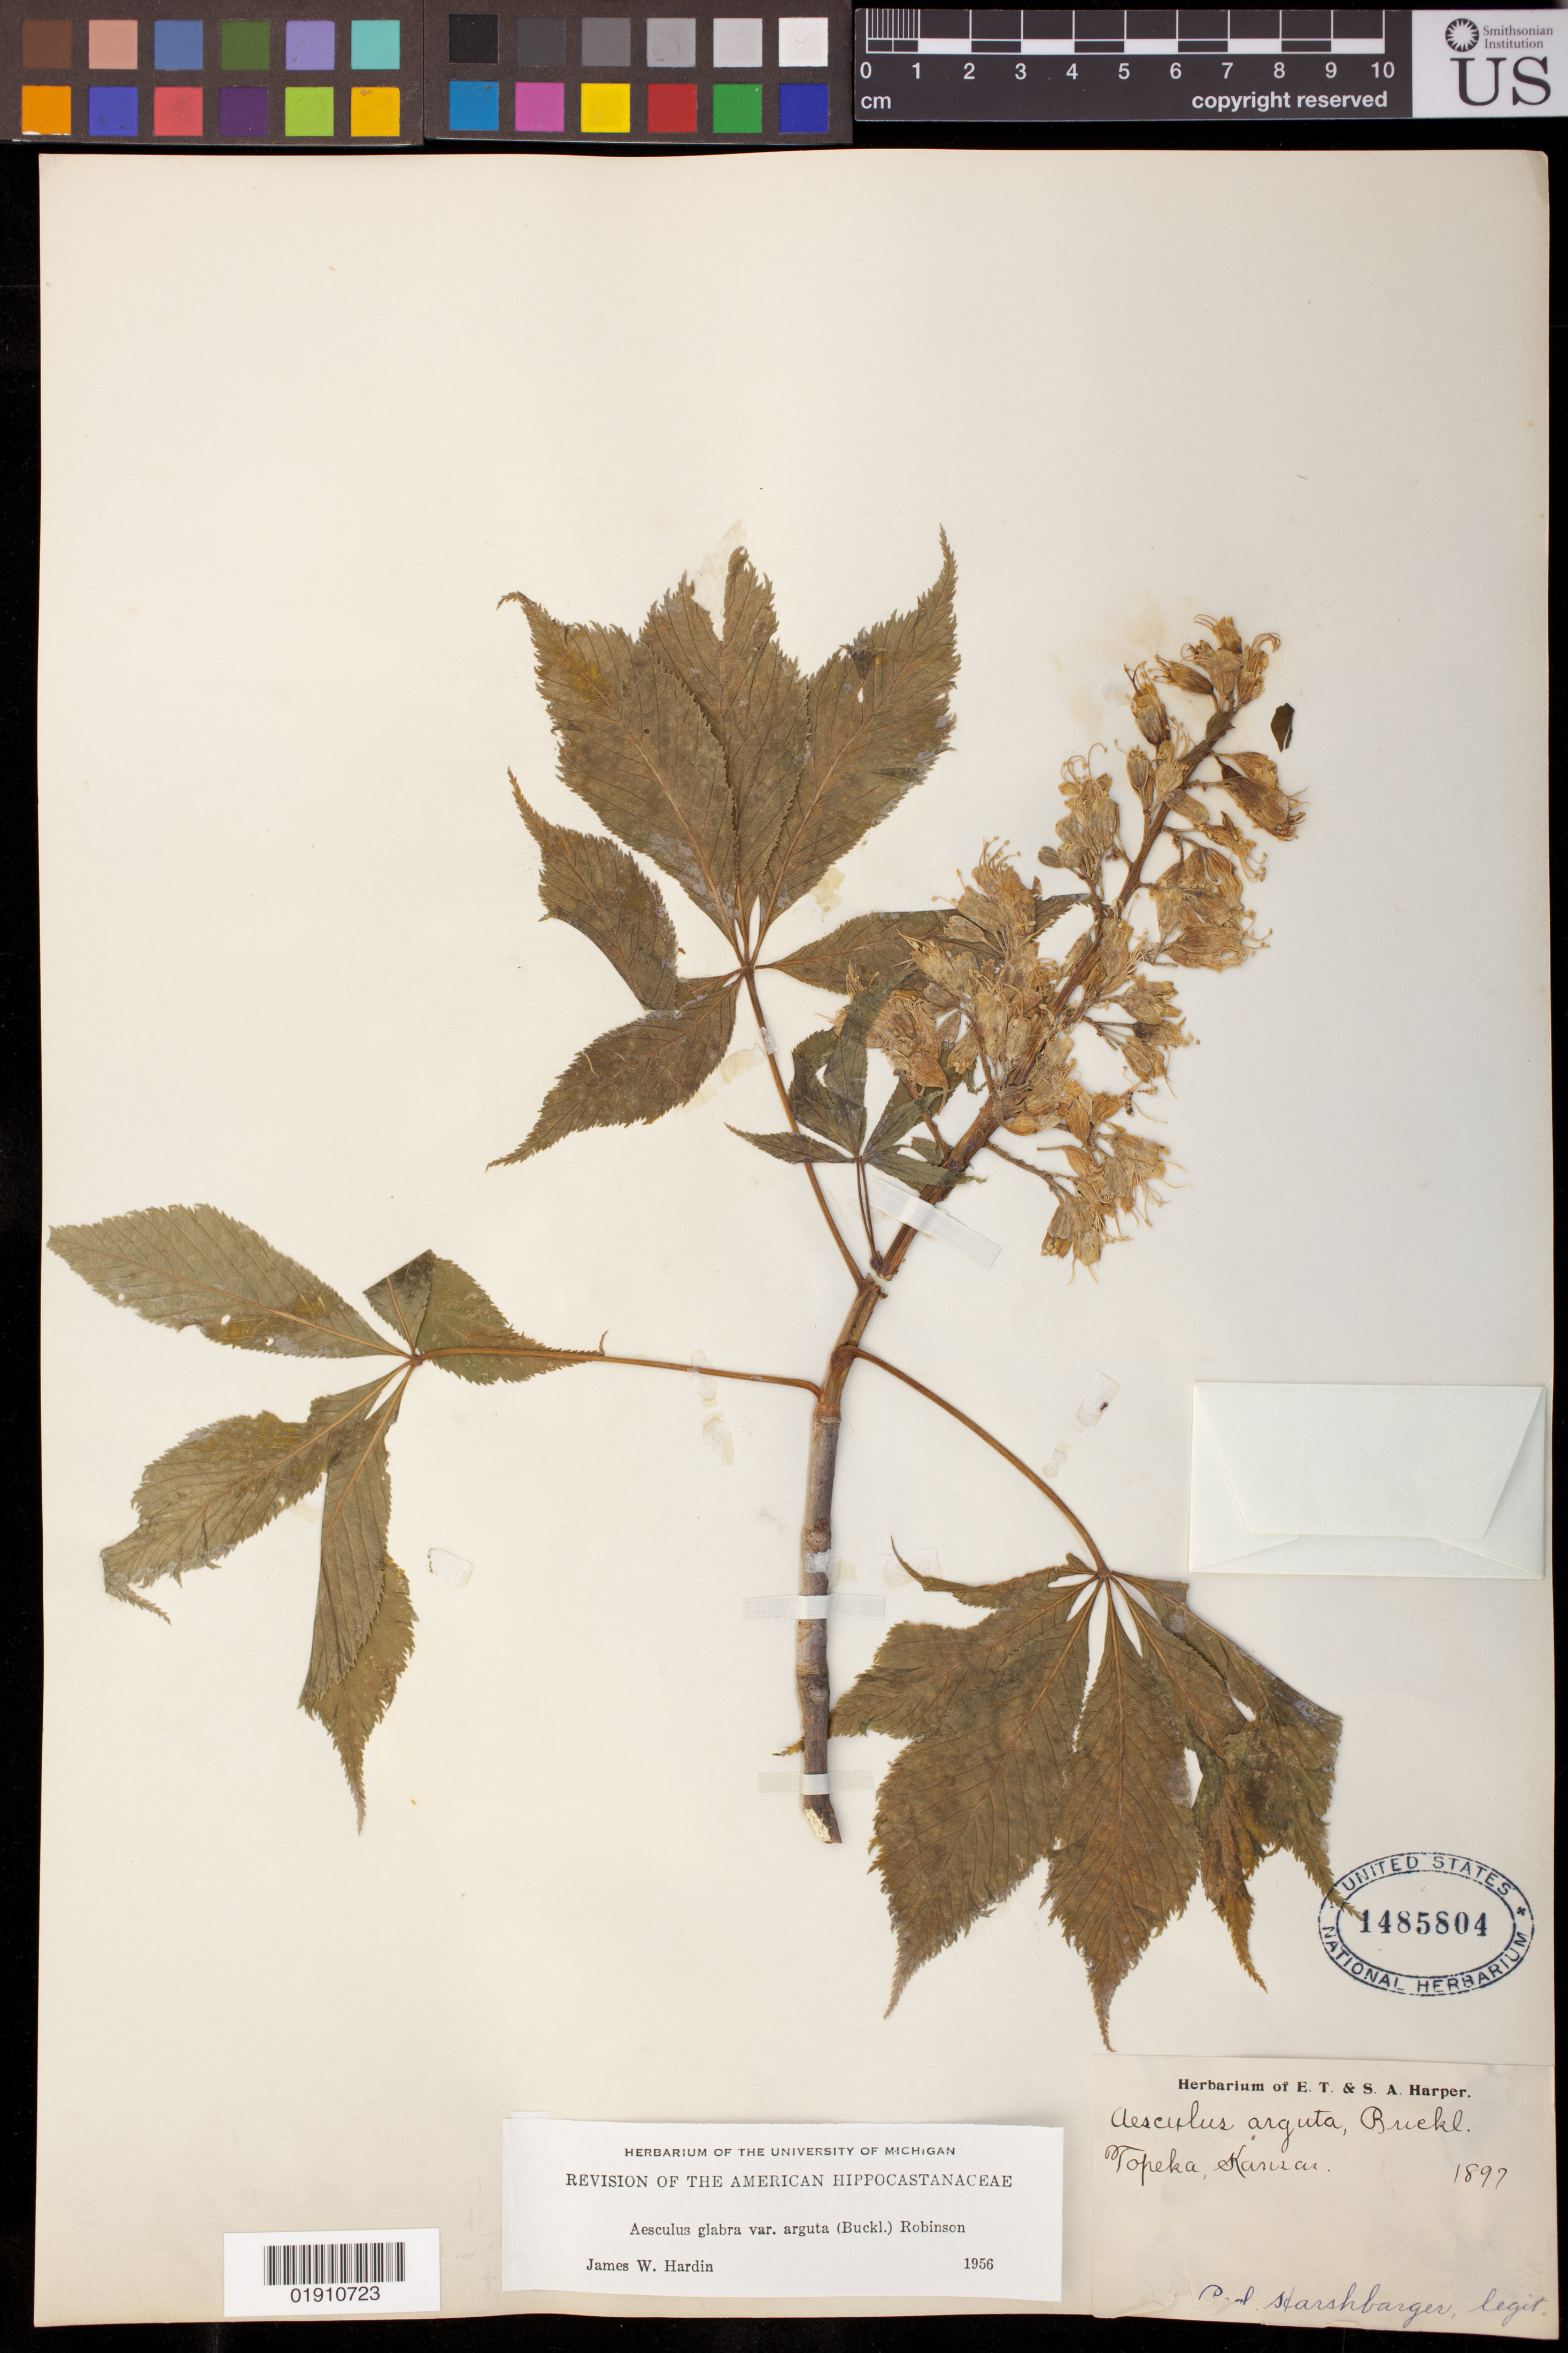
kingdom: Plantae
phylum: Tracheophyta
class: Magnoliopsida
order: Sapindales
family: Sapindaceae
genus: Aesculus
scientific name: Aesculus glabra var. anguta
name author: (Buckley) B.L. Rob.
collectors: C. Harshbarger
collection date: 1897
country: United States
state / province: Kansas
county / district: Shawnee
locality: Topeka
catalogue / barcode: US 1485804